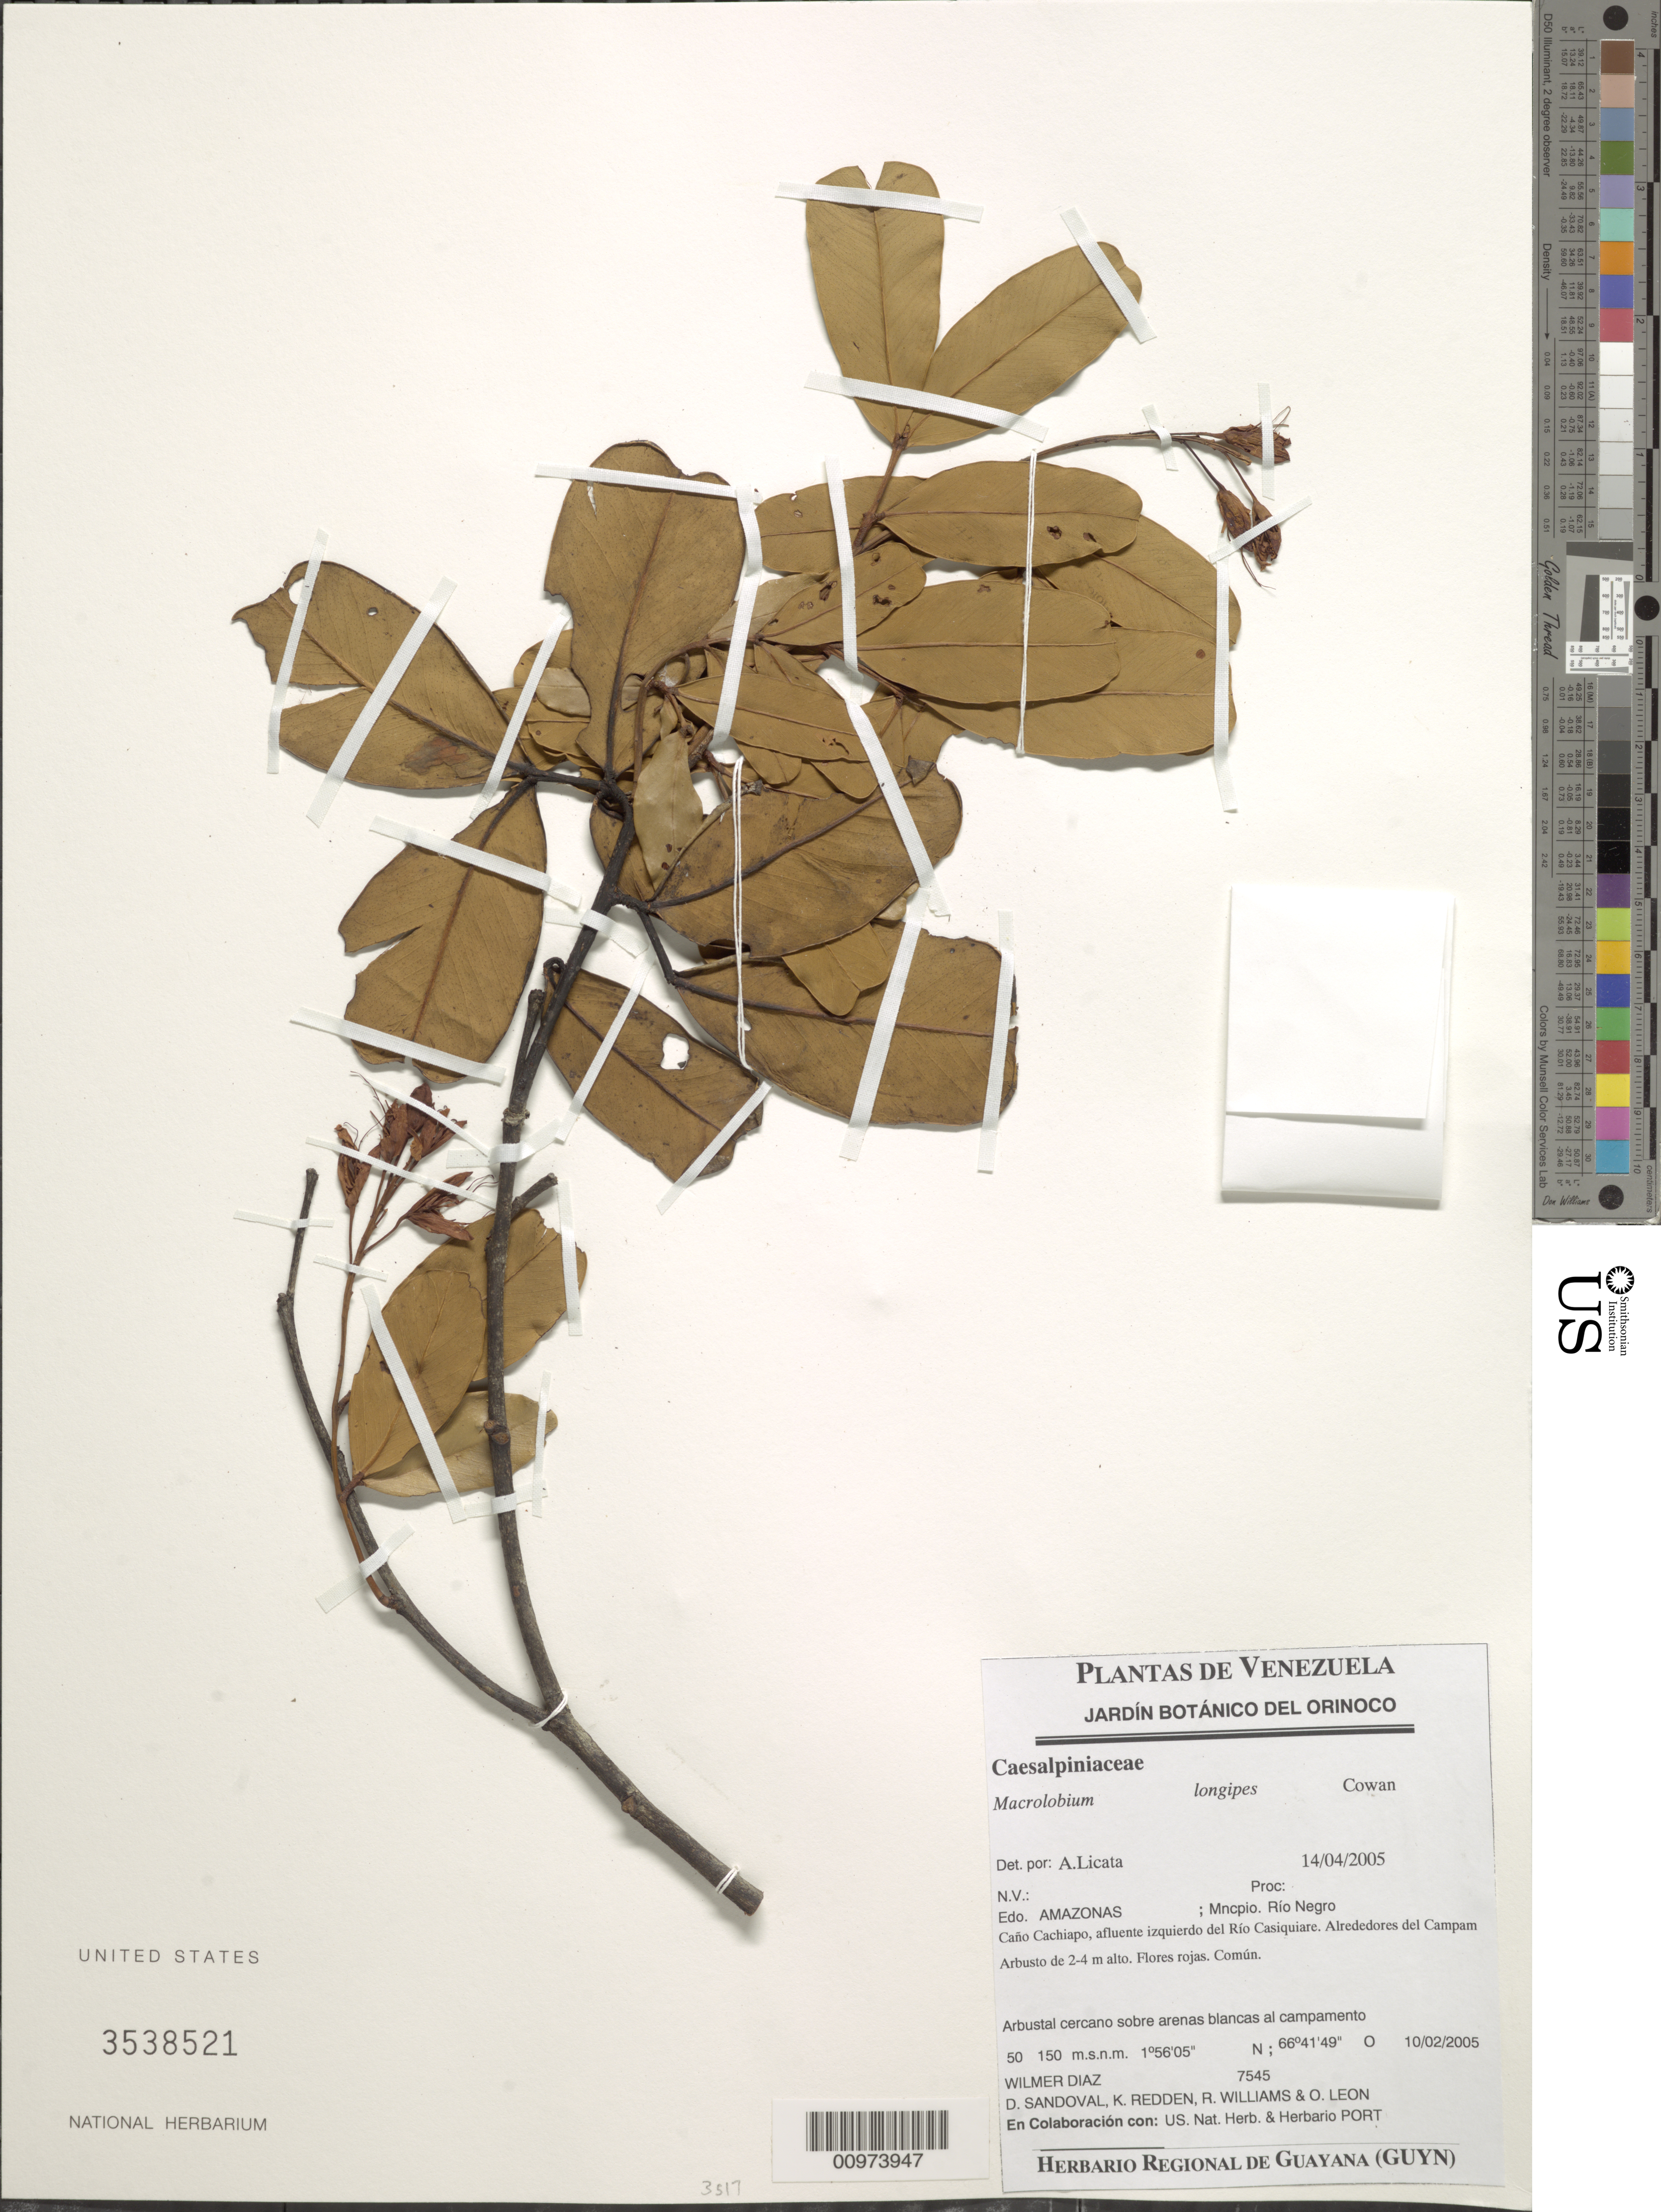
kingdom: Plantae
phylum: Tracheophyta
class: Magnoliopsida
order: Fabales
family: Fabaceae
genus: Macrolobium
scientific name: Macrolobium longipes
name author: R.S. Cowan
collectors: W. Díaz P., D. Sandoval, K. M. Redden, R. Williams & O. León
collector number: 7545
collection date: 2005-02-10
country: Venezuela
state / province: Amazonas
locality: Cano Cachiapo, afluente izquierdo del Rio Casiquiare. Alrededores del Campam.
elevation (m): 50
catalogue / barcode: US 3538521